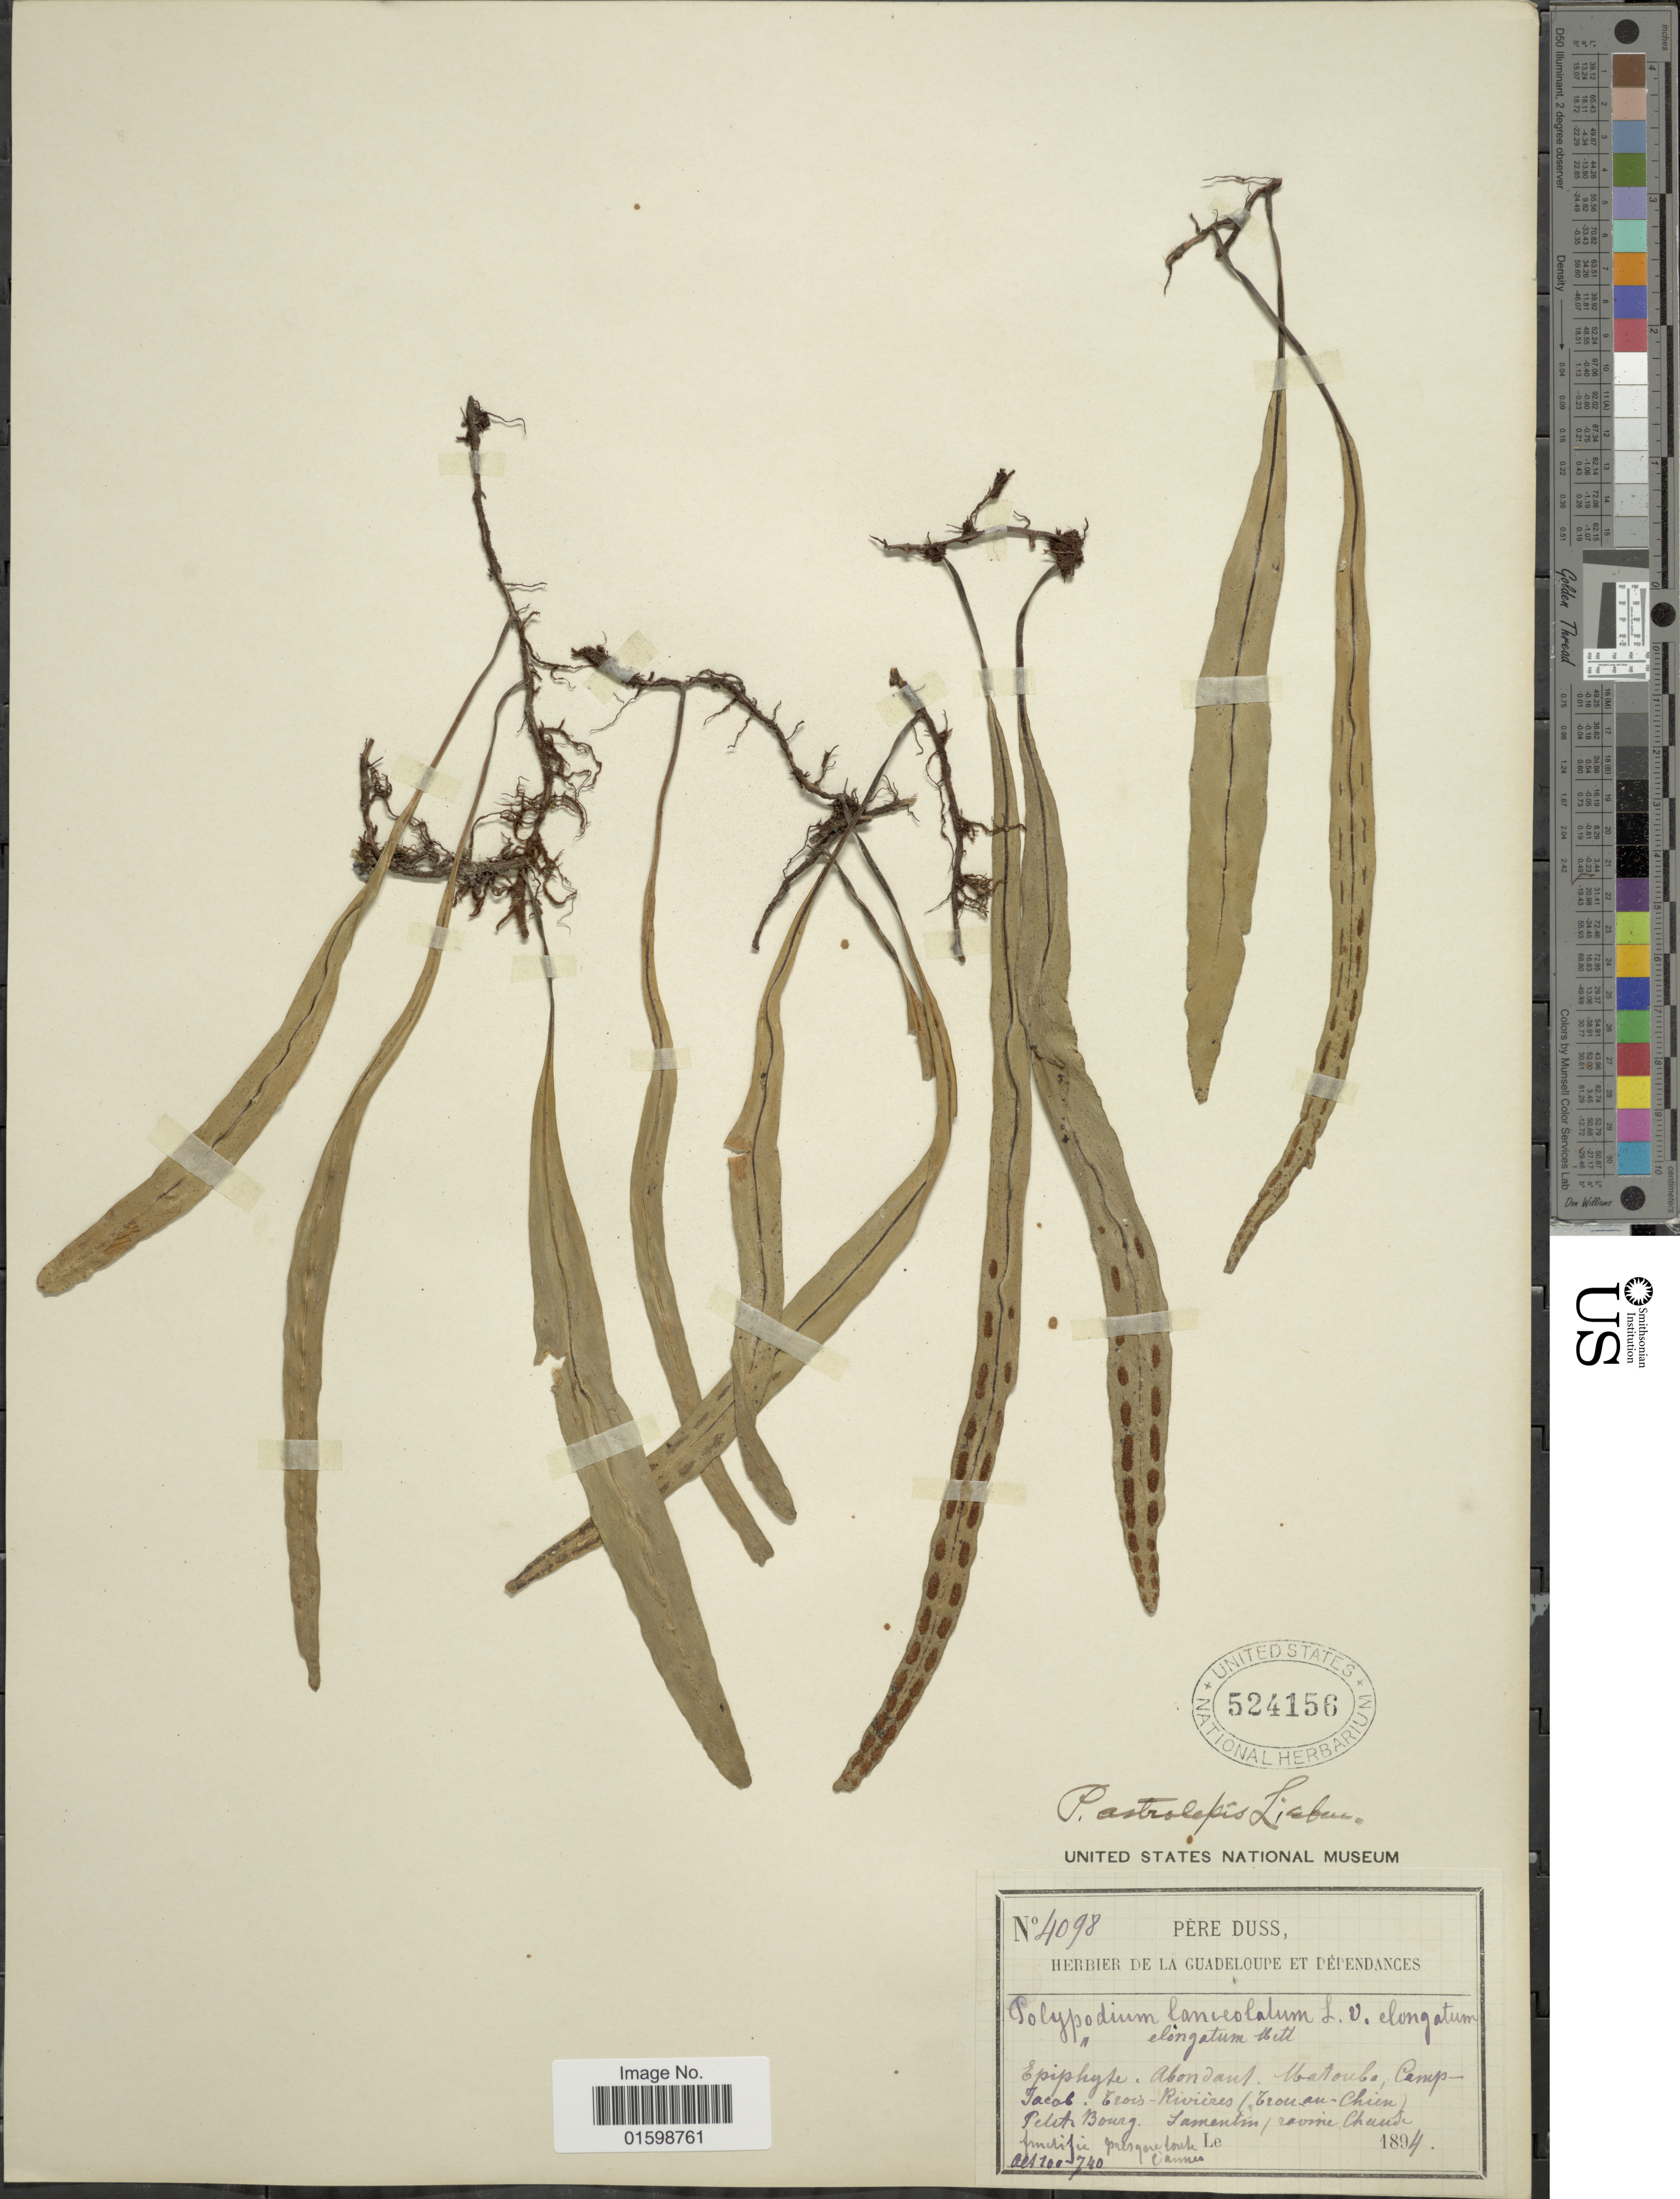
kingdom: Plantae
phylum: Tracheophyta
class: Polypodiopsida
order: Polypodiales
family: Polypodiaceae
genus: Pleopeltis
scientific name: Pleopeltis astrolepis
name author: (Liebm.) E. Fourn.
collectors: Père Duss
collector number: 4098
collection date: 1894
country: Guadeloupe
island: Leeward Is.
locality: Epiphyte, abondant, Matouba, Camp-Jacob, Trois- Riviéres (Trou-au- Chien) Petit-Bourg, Lamentin/ ravine Chaude fructife pres que loute annee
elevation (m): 100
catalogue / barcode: US 524156